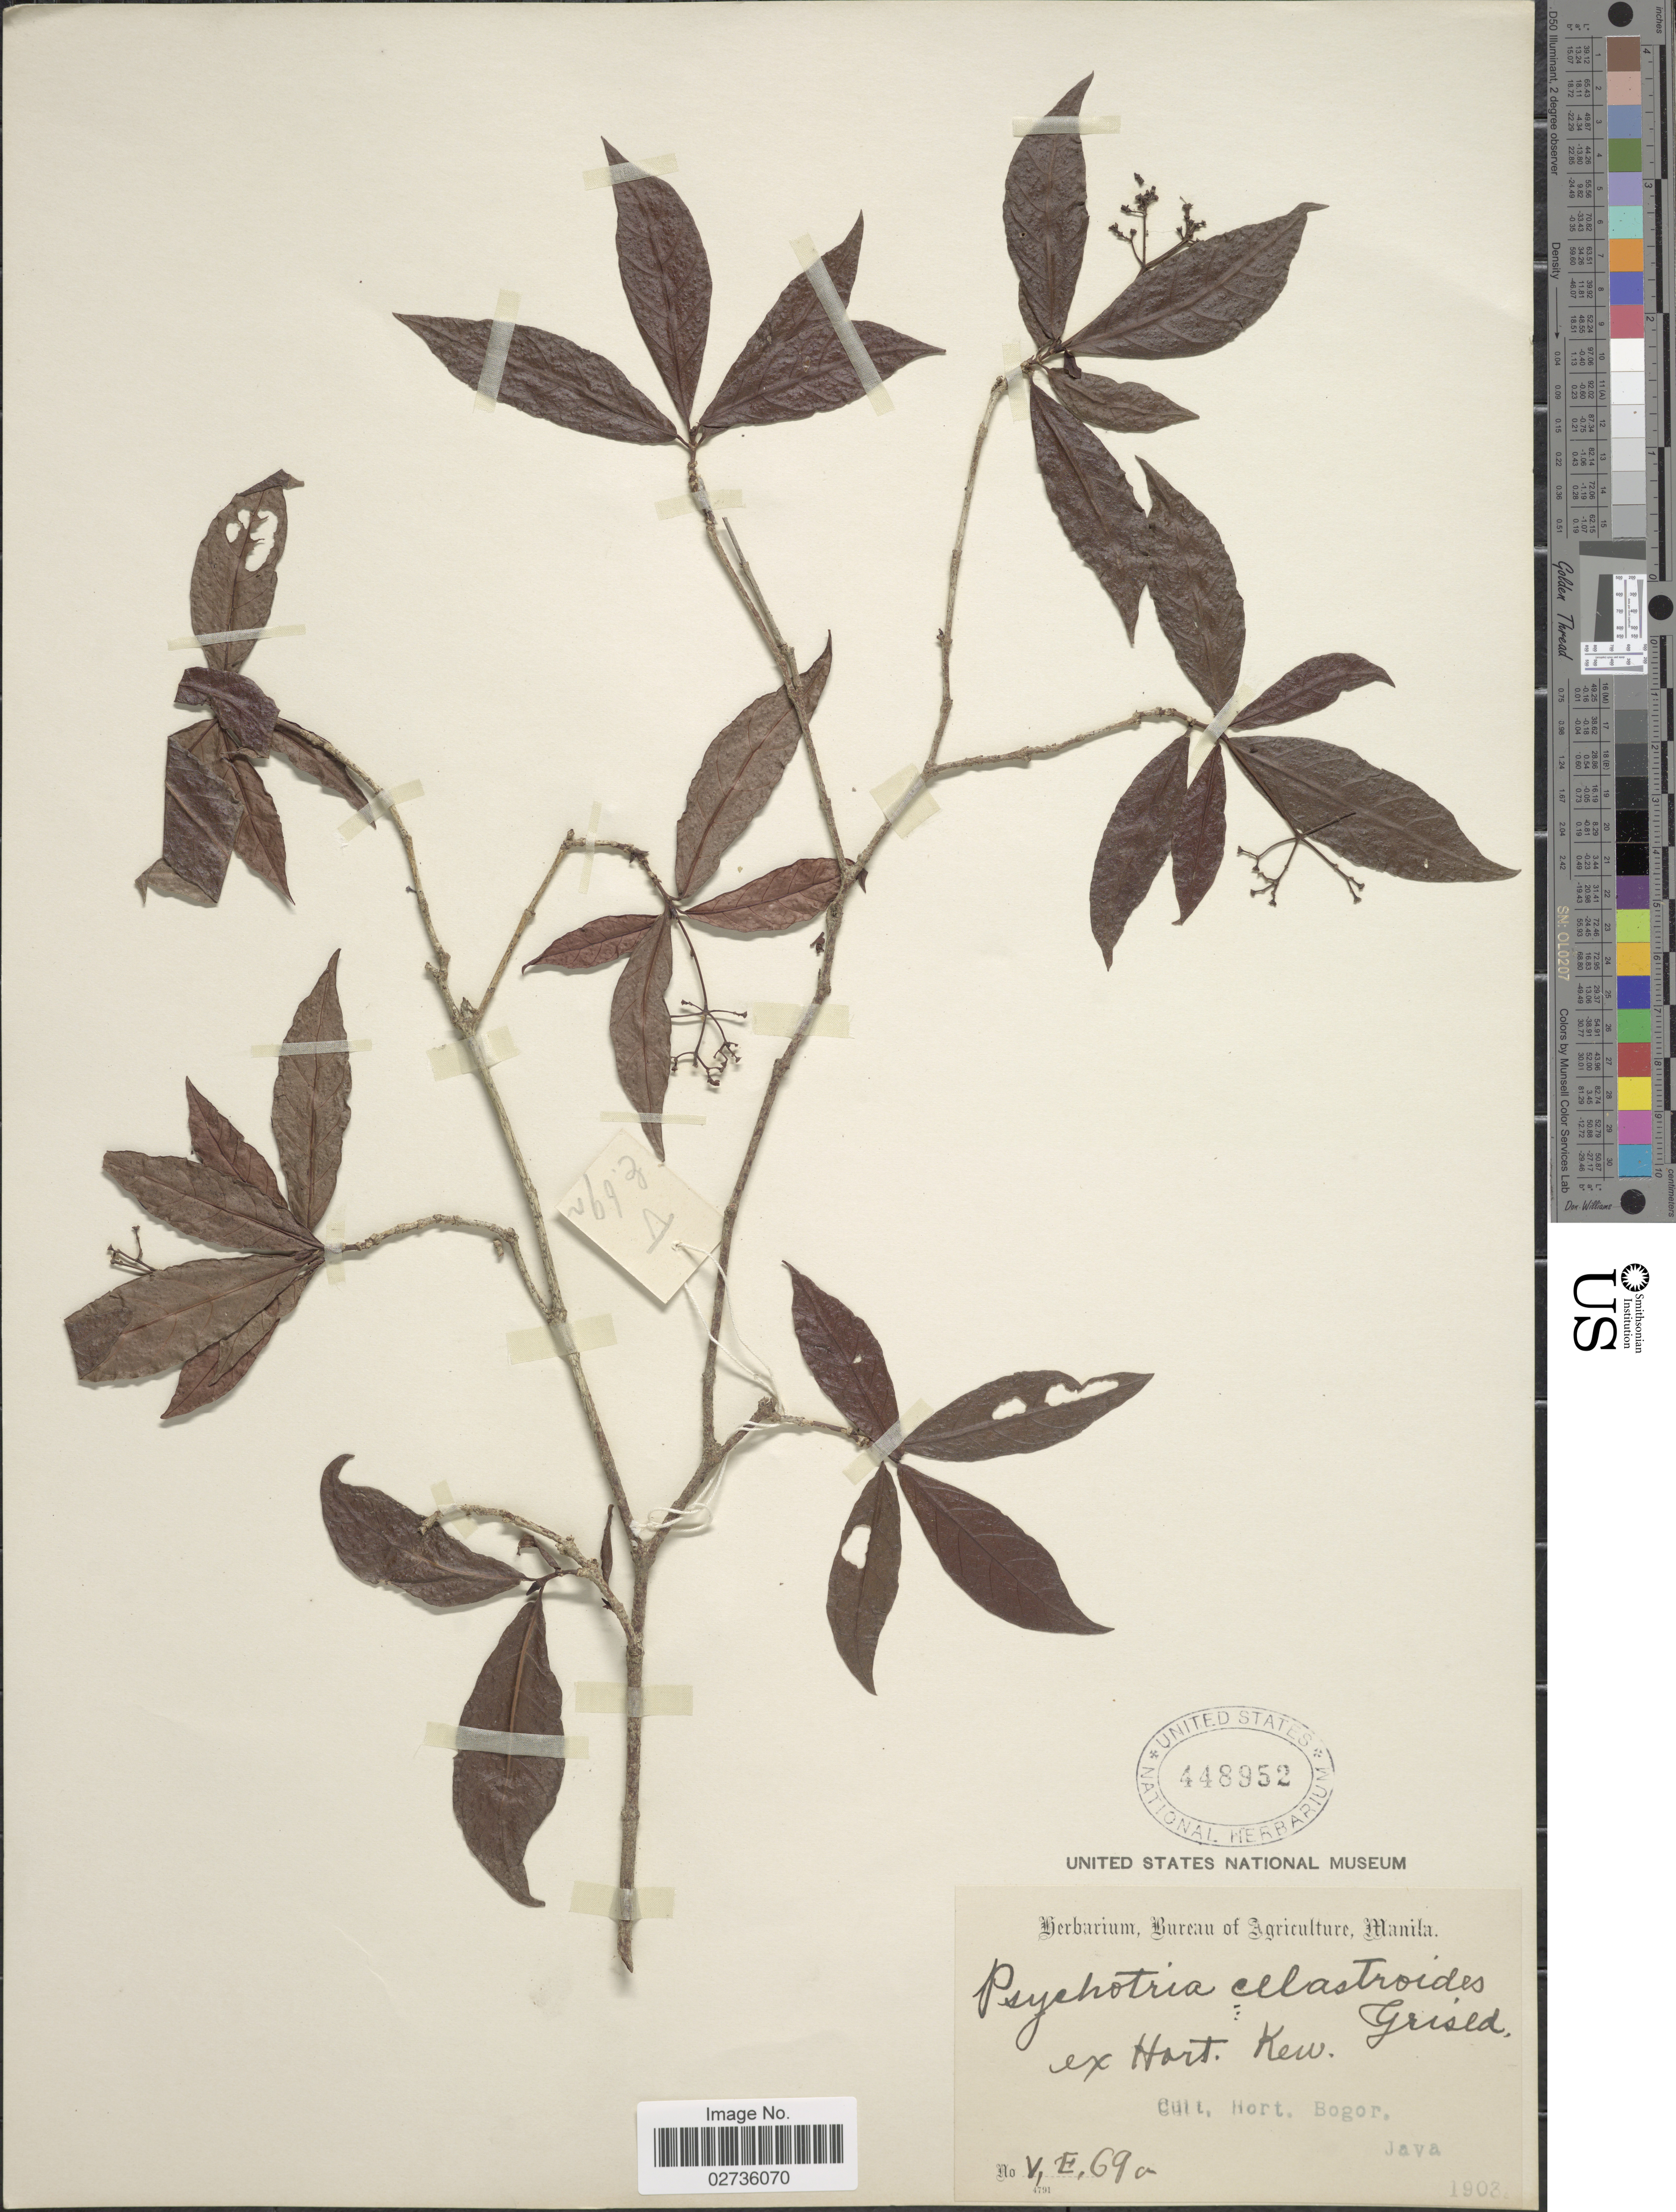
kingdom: Plantae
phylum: Tracheophyta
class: Magnoliopsida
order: Gentianales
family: Rubiaceae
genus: Psychotria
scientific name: Psychotria celastroides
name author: Griseb.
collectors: ex Herb. Kew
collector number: V,E,69a*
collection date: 1903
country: Indonesia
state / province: Java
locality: Cult. Hort Bogor.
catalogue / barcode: US 448952